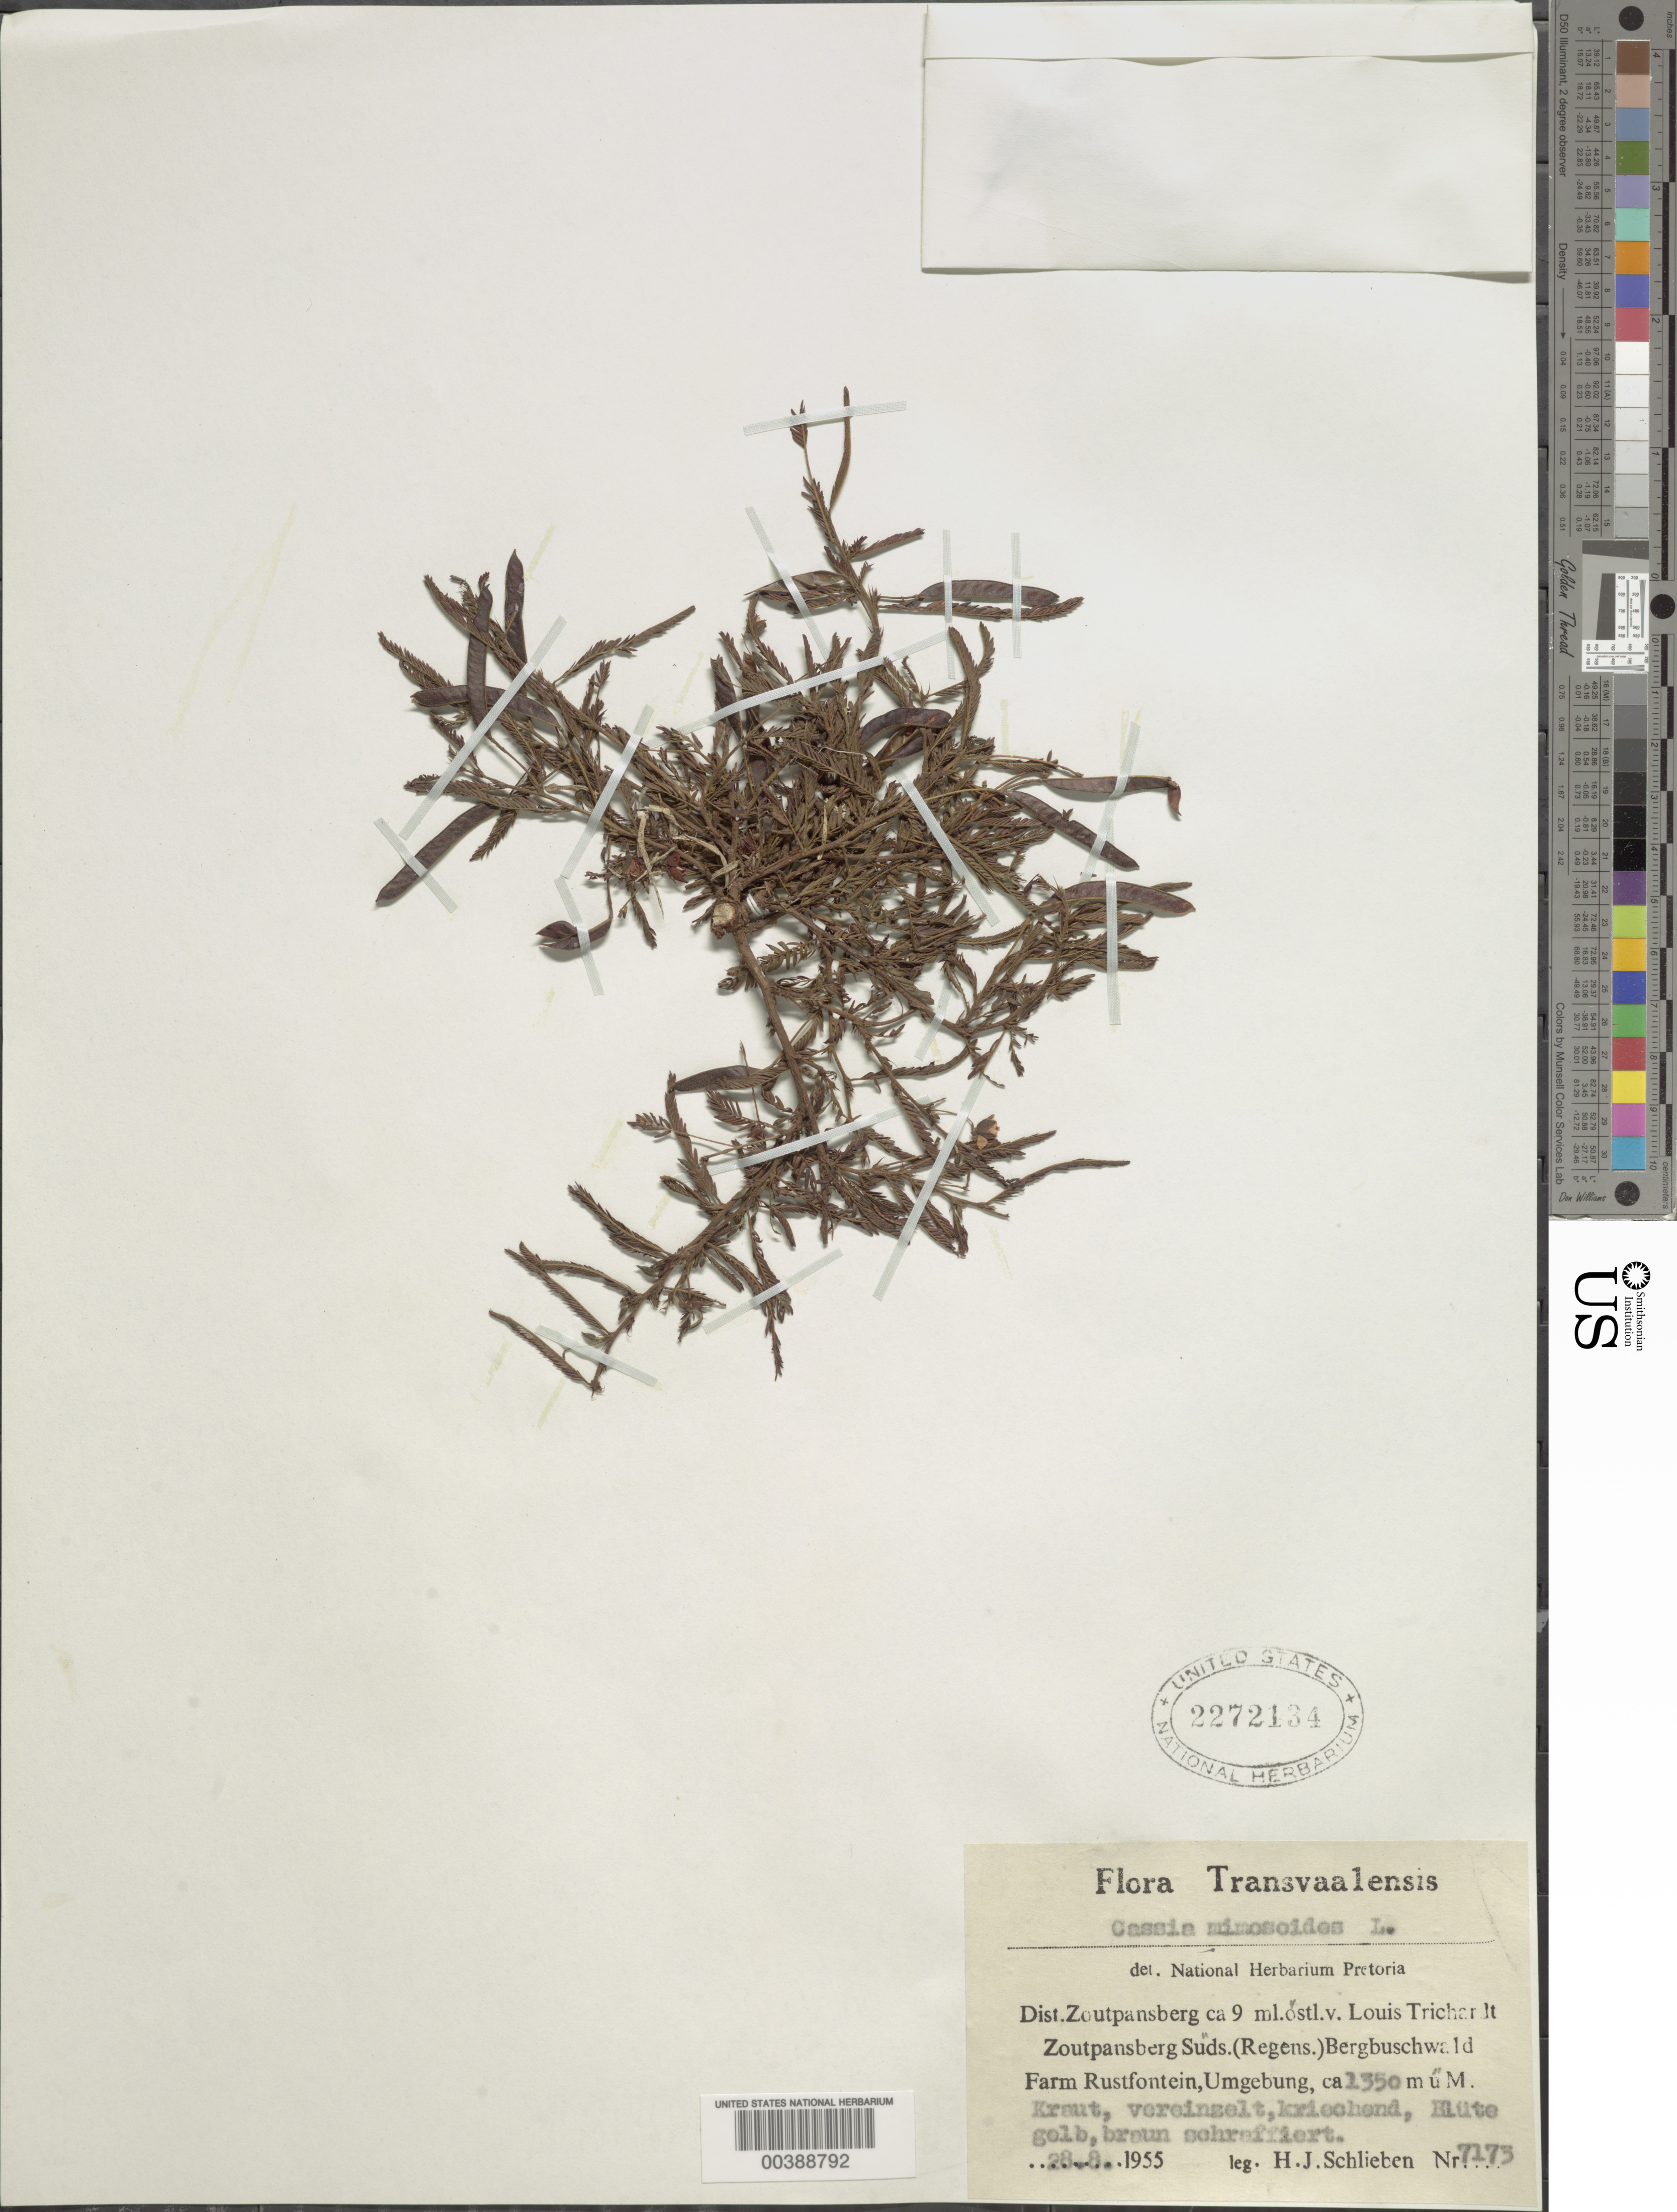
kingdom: Plantae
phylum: Tracheophyta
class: Magnoliopsida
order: Fabales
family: Fabaceae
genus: Chamaecrista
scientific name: Chamaecrista mimosoides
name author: (L.) Greene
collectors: H. J. Schlieben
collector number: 7173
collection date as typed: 28 Aug 1955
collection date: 1955-08-28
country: South Africa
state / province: Limpopo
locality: Ca 9 ml. ostl. v. louis trichardt; zoutpansberg suds. (regens.) bergbuschwald; farm rustfontein, umgebung. Transvaal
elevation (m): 1350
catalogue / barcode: US 2272134